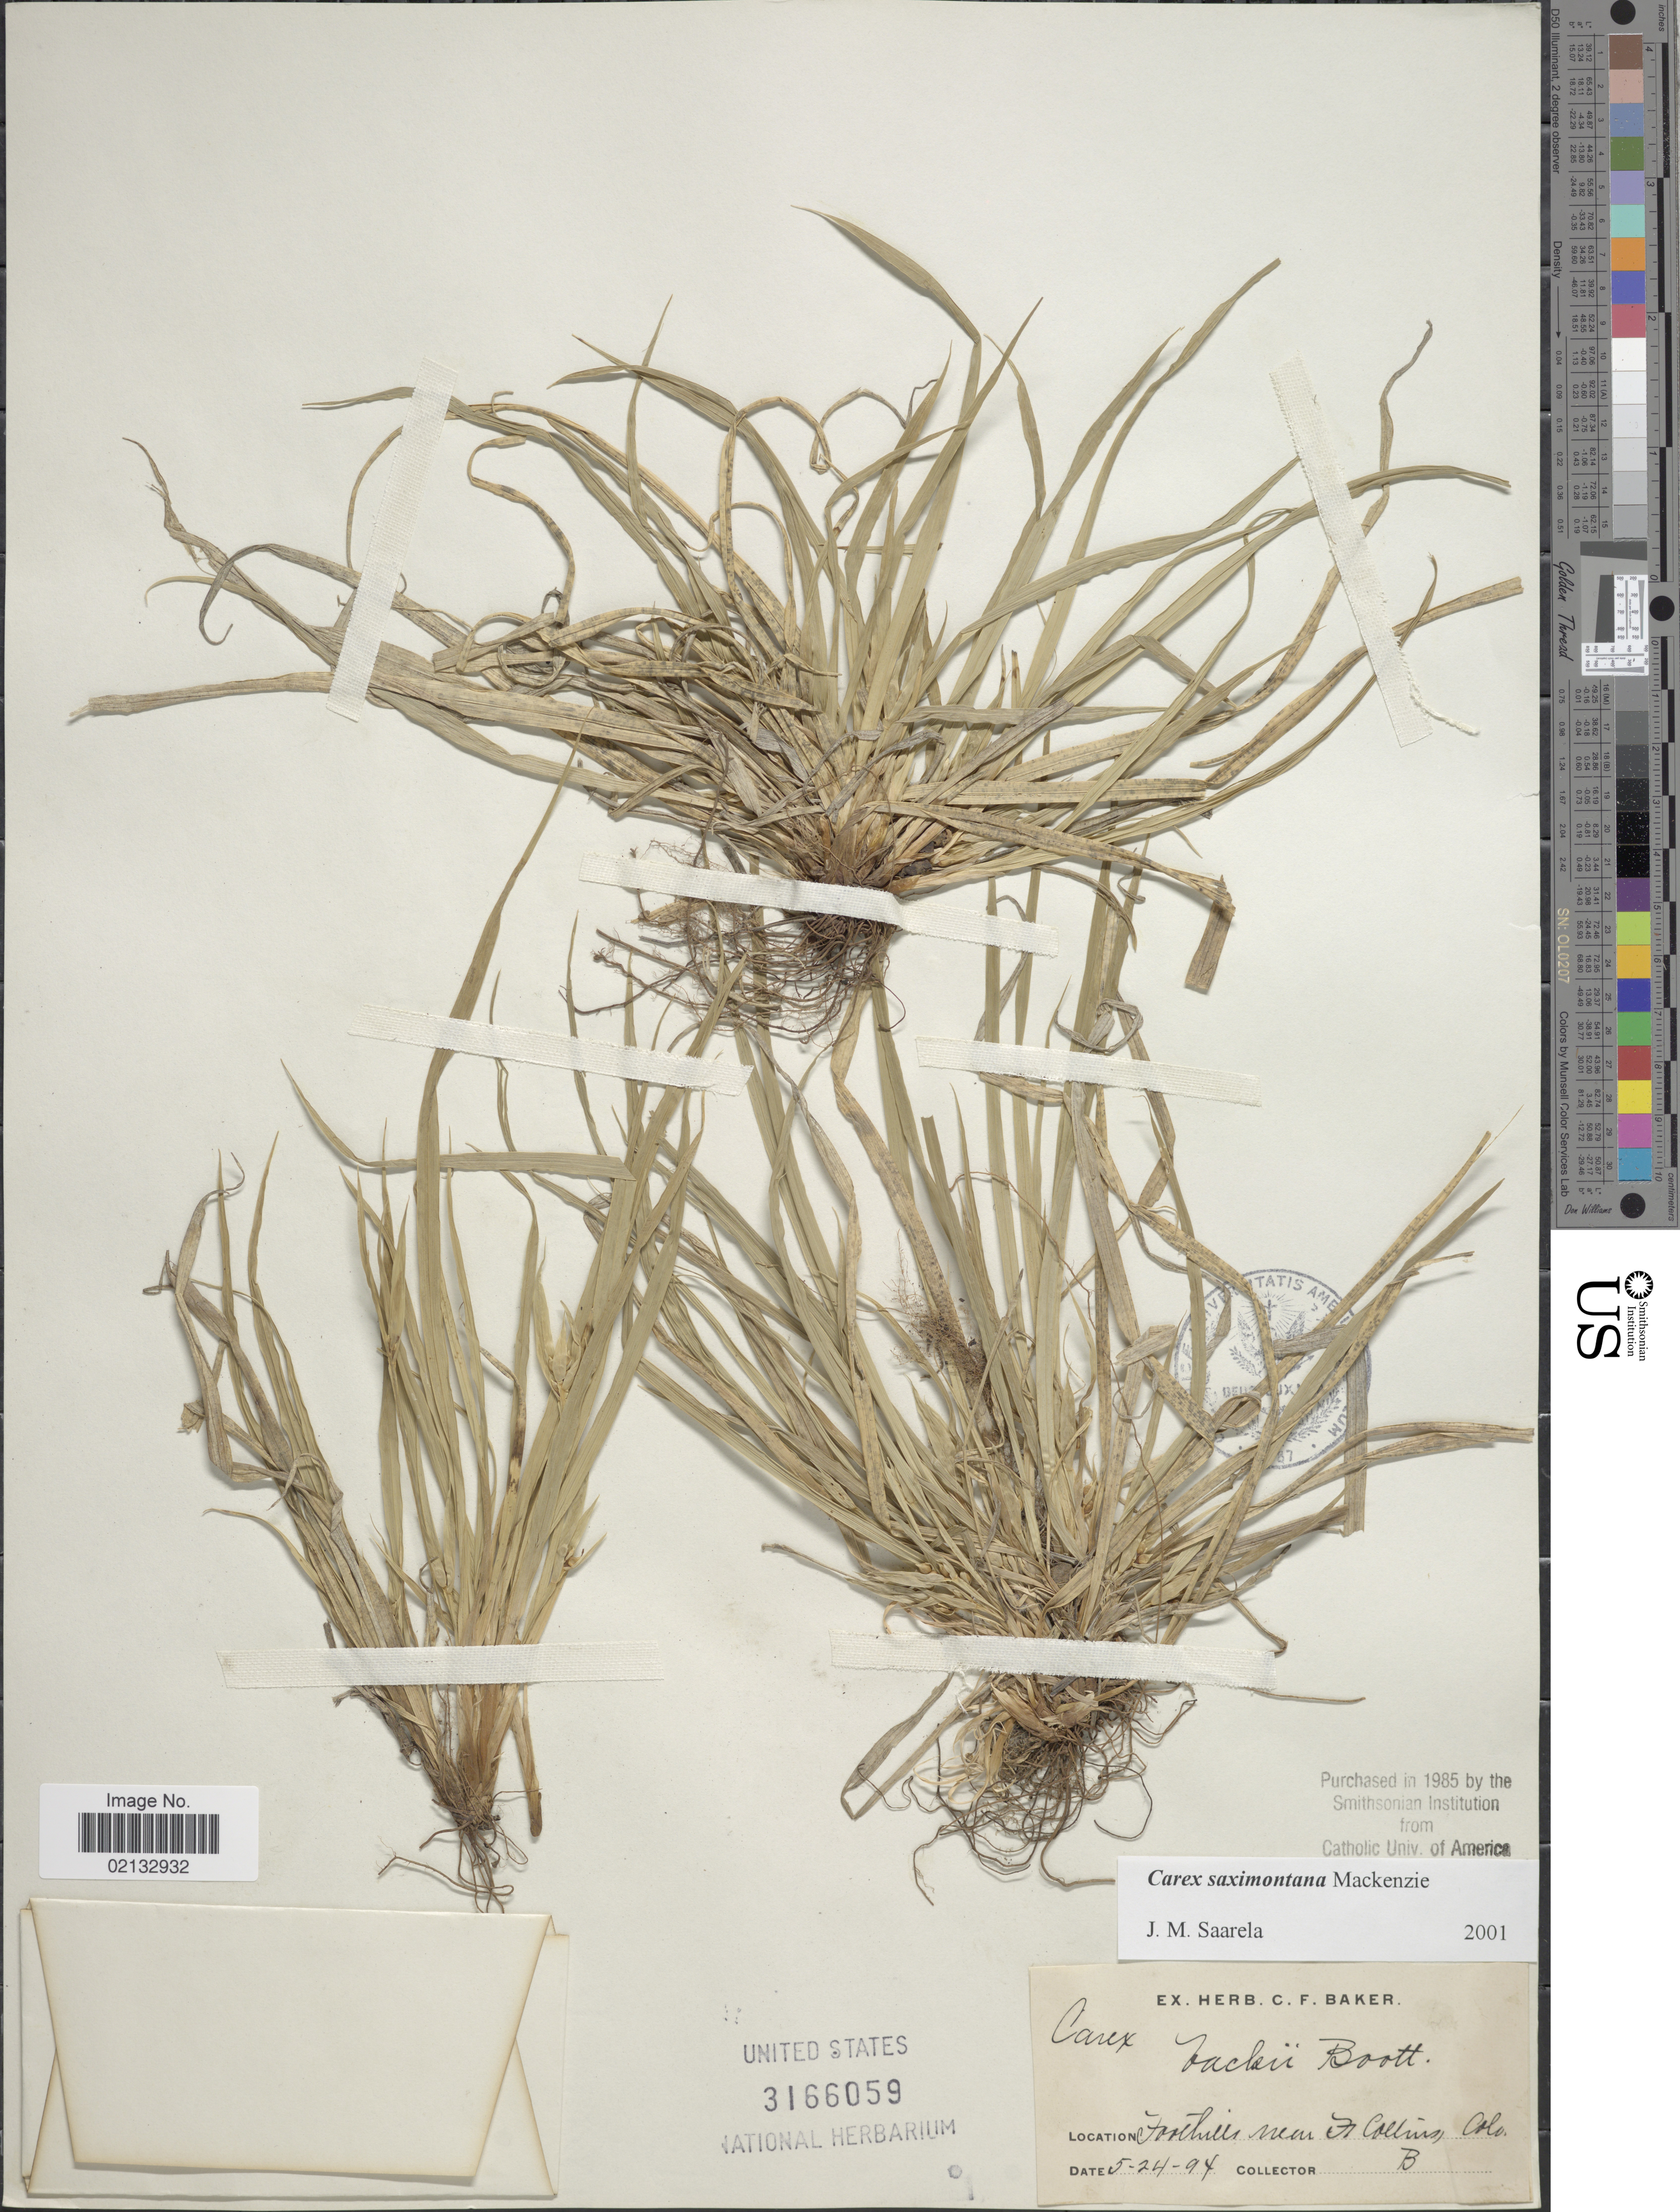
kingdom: Plantae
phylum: Tracheophyta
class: Liliopsida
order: Poales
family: Cyperaceae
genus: Carex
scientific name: Carex saximontana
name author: Mack.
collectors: C. F. Baker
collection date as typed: Transcribed d/m/y: 24/5/94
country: United States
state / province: Colorado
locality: Foothills near Ft. Collins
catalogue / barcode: US 3166059